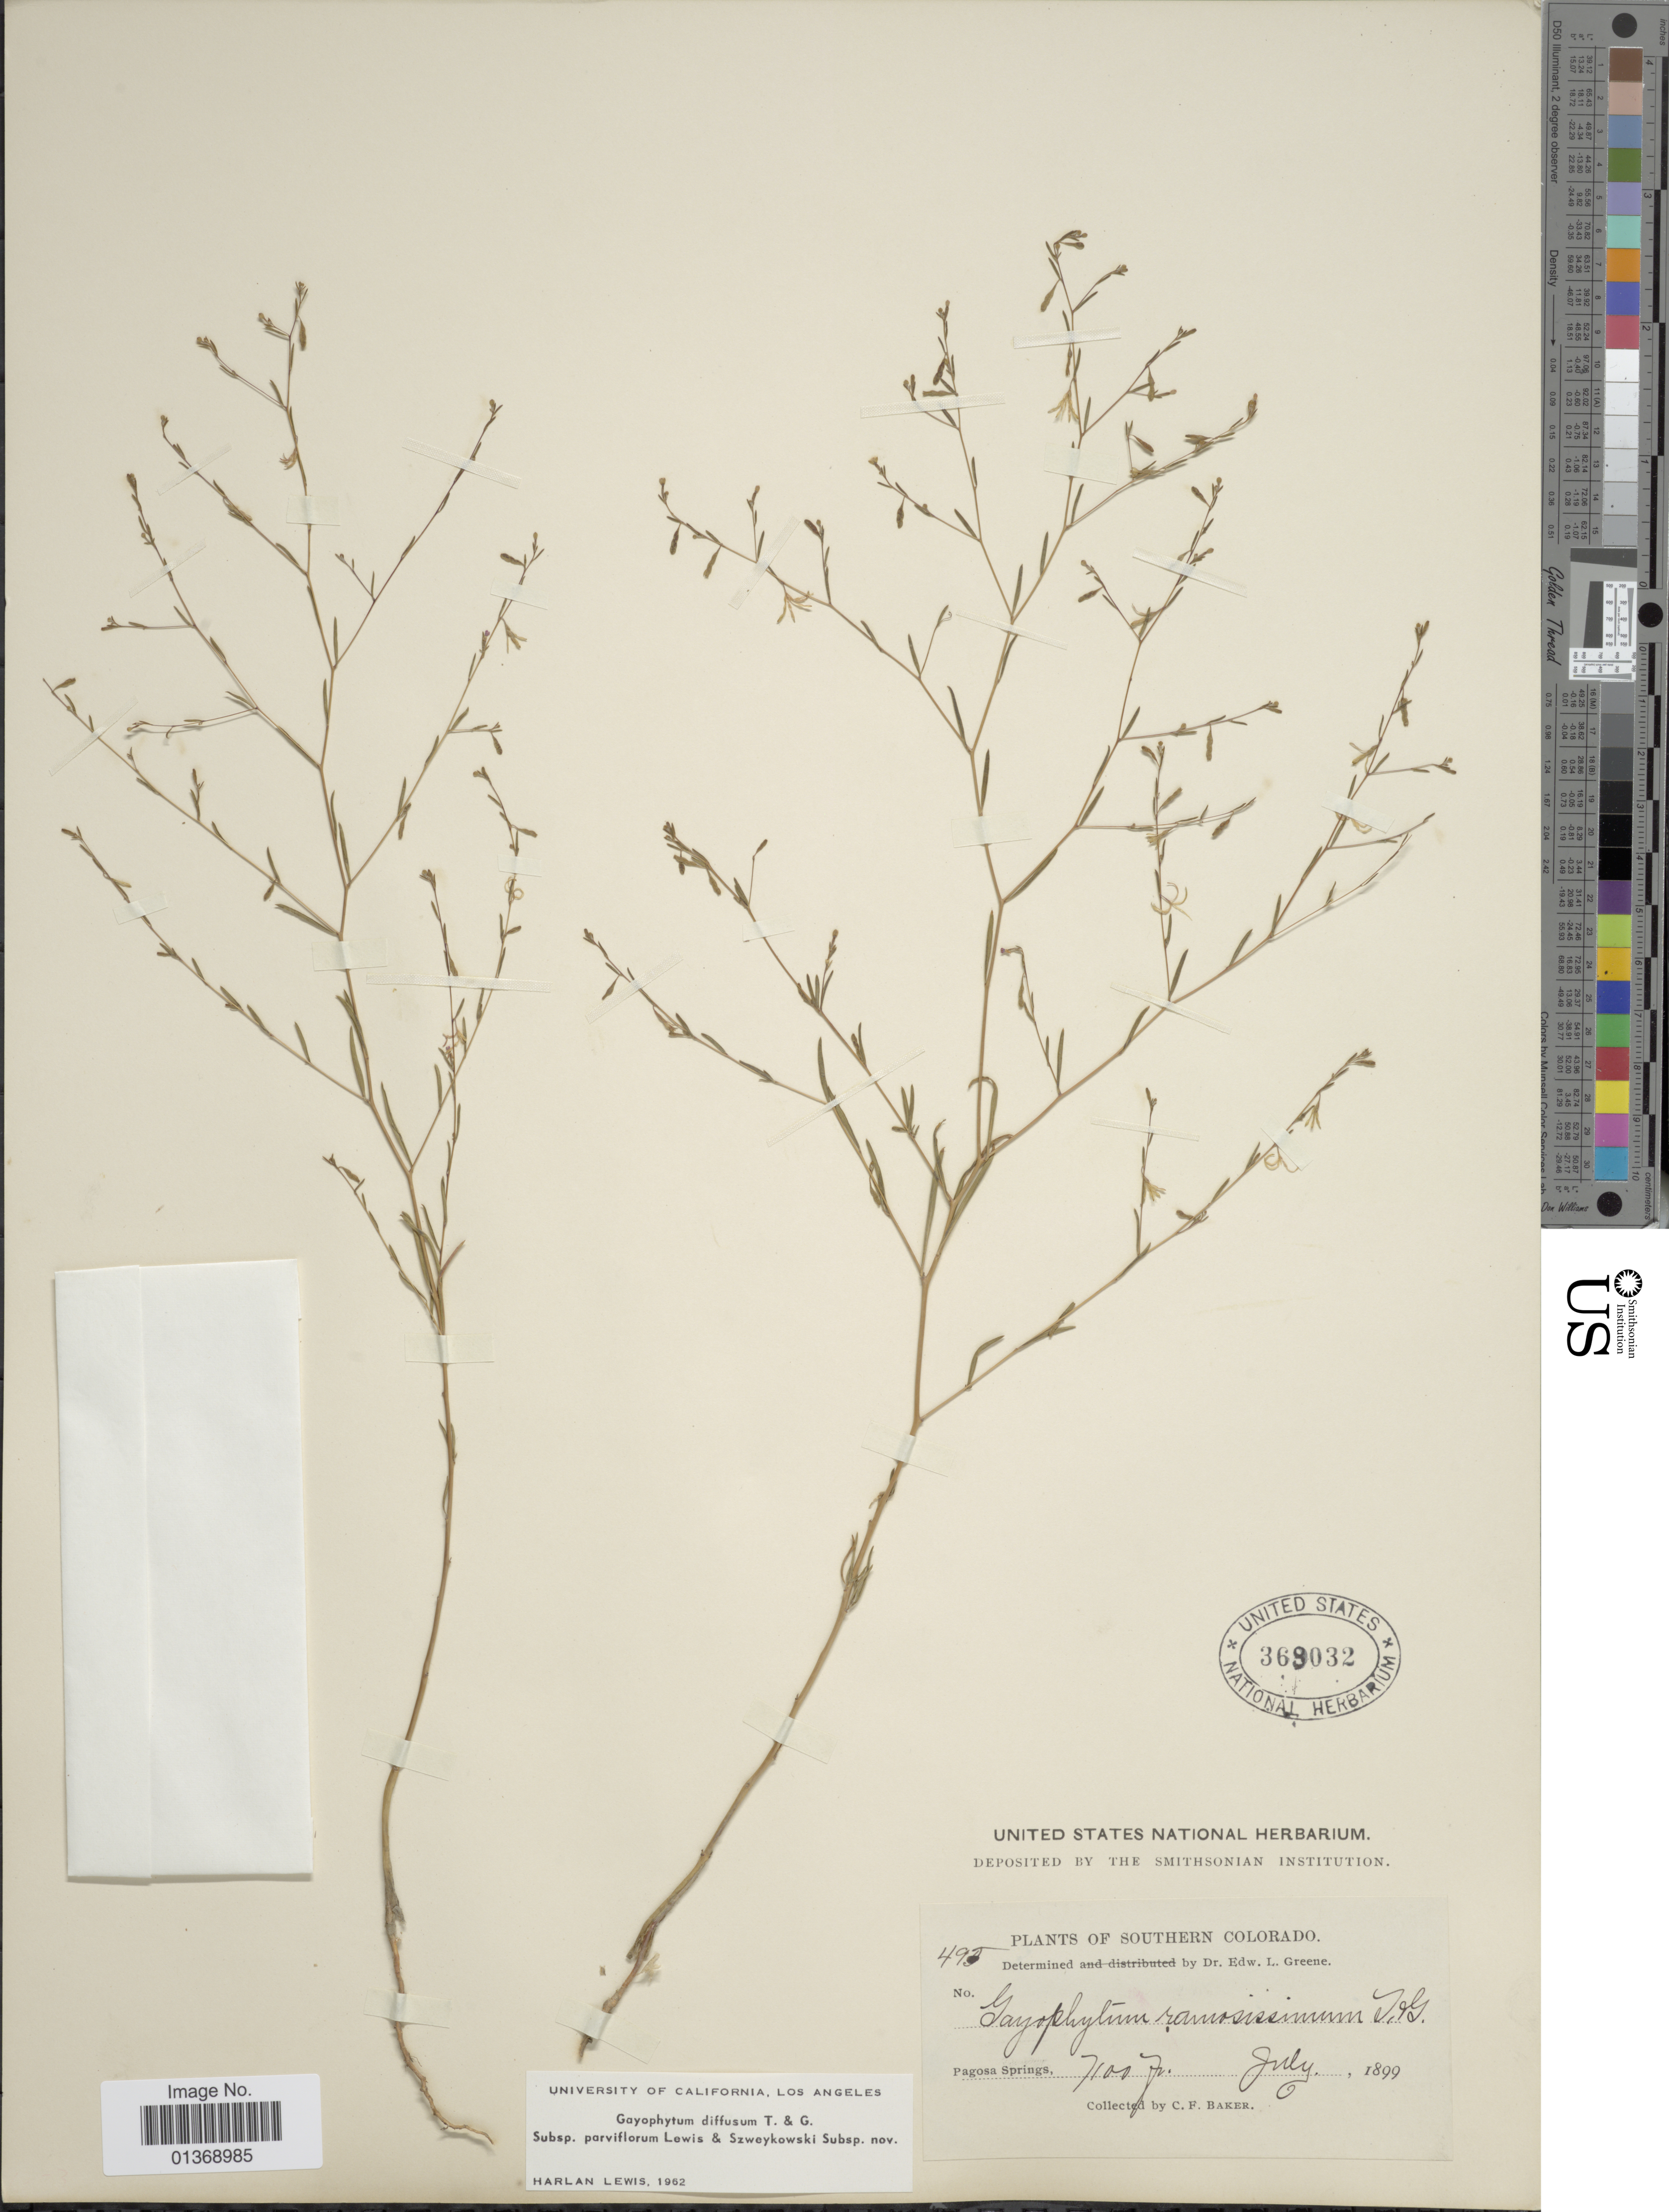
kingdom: Plantae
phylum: Tracheophyta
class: Magnoliopsida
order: Myrtales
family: Onagraceae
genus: Gayophytum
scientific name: Gayophytum diffusum subsp. parviflorum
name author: F. H. Lewis & Szweyk.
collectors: C. F. Baker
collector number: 495*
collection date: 1899-07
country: United States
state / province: Colorado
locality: Southern Colorado, Pagosa Springs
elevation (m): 2164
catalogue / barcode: US 363032